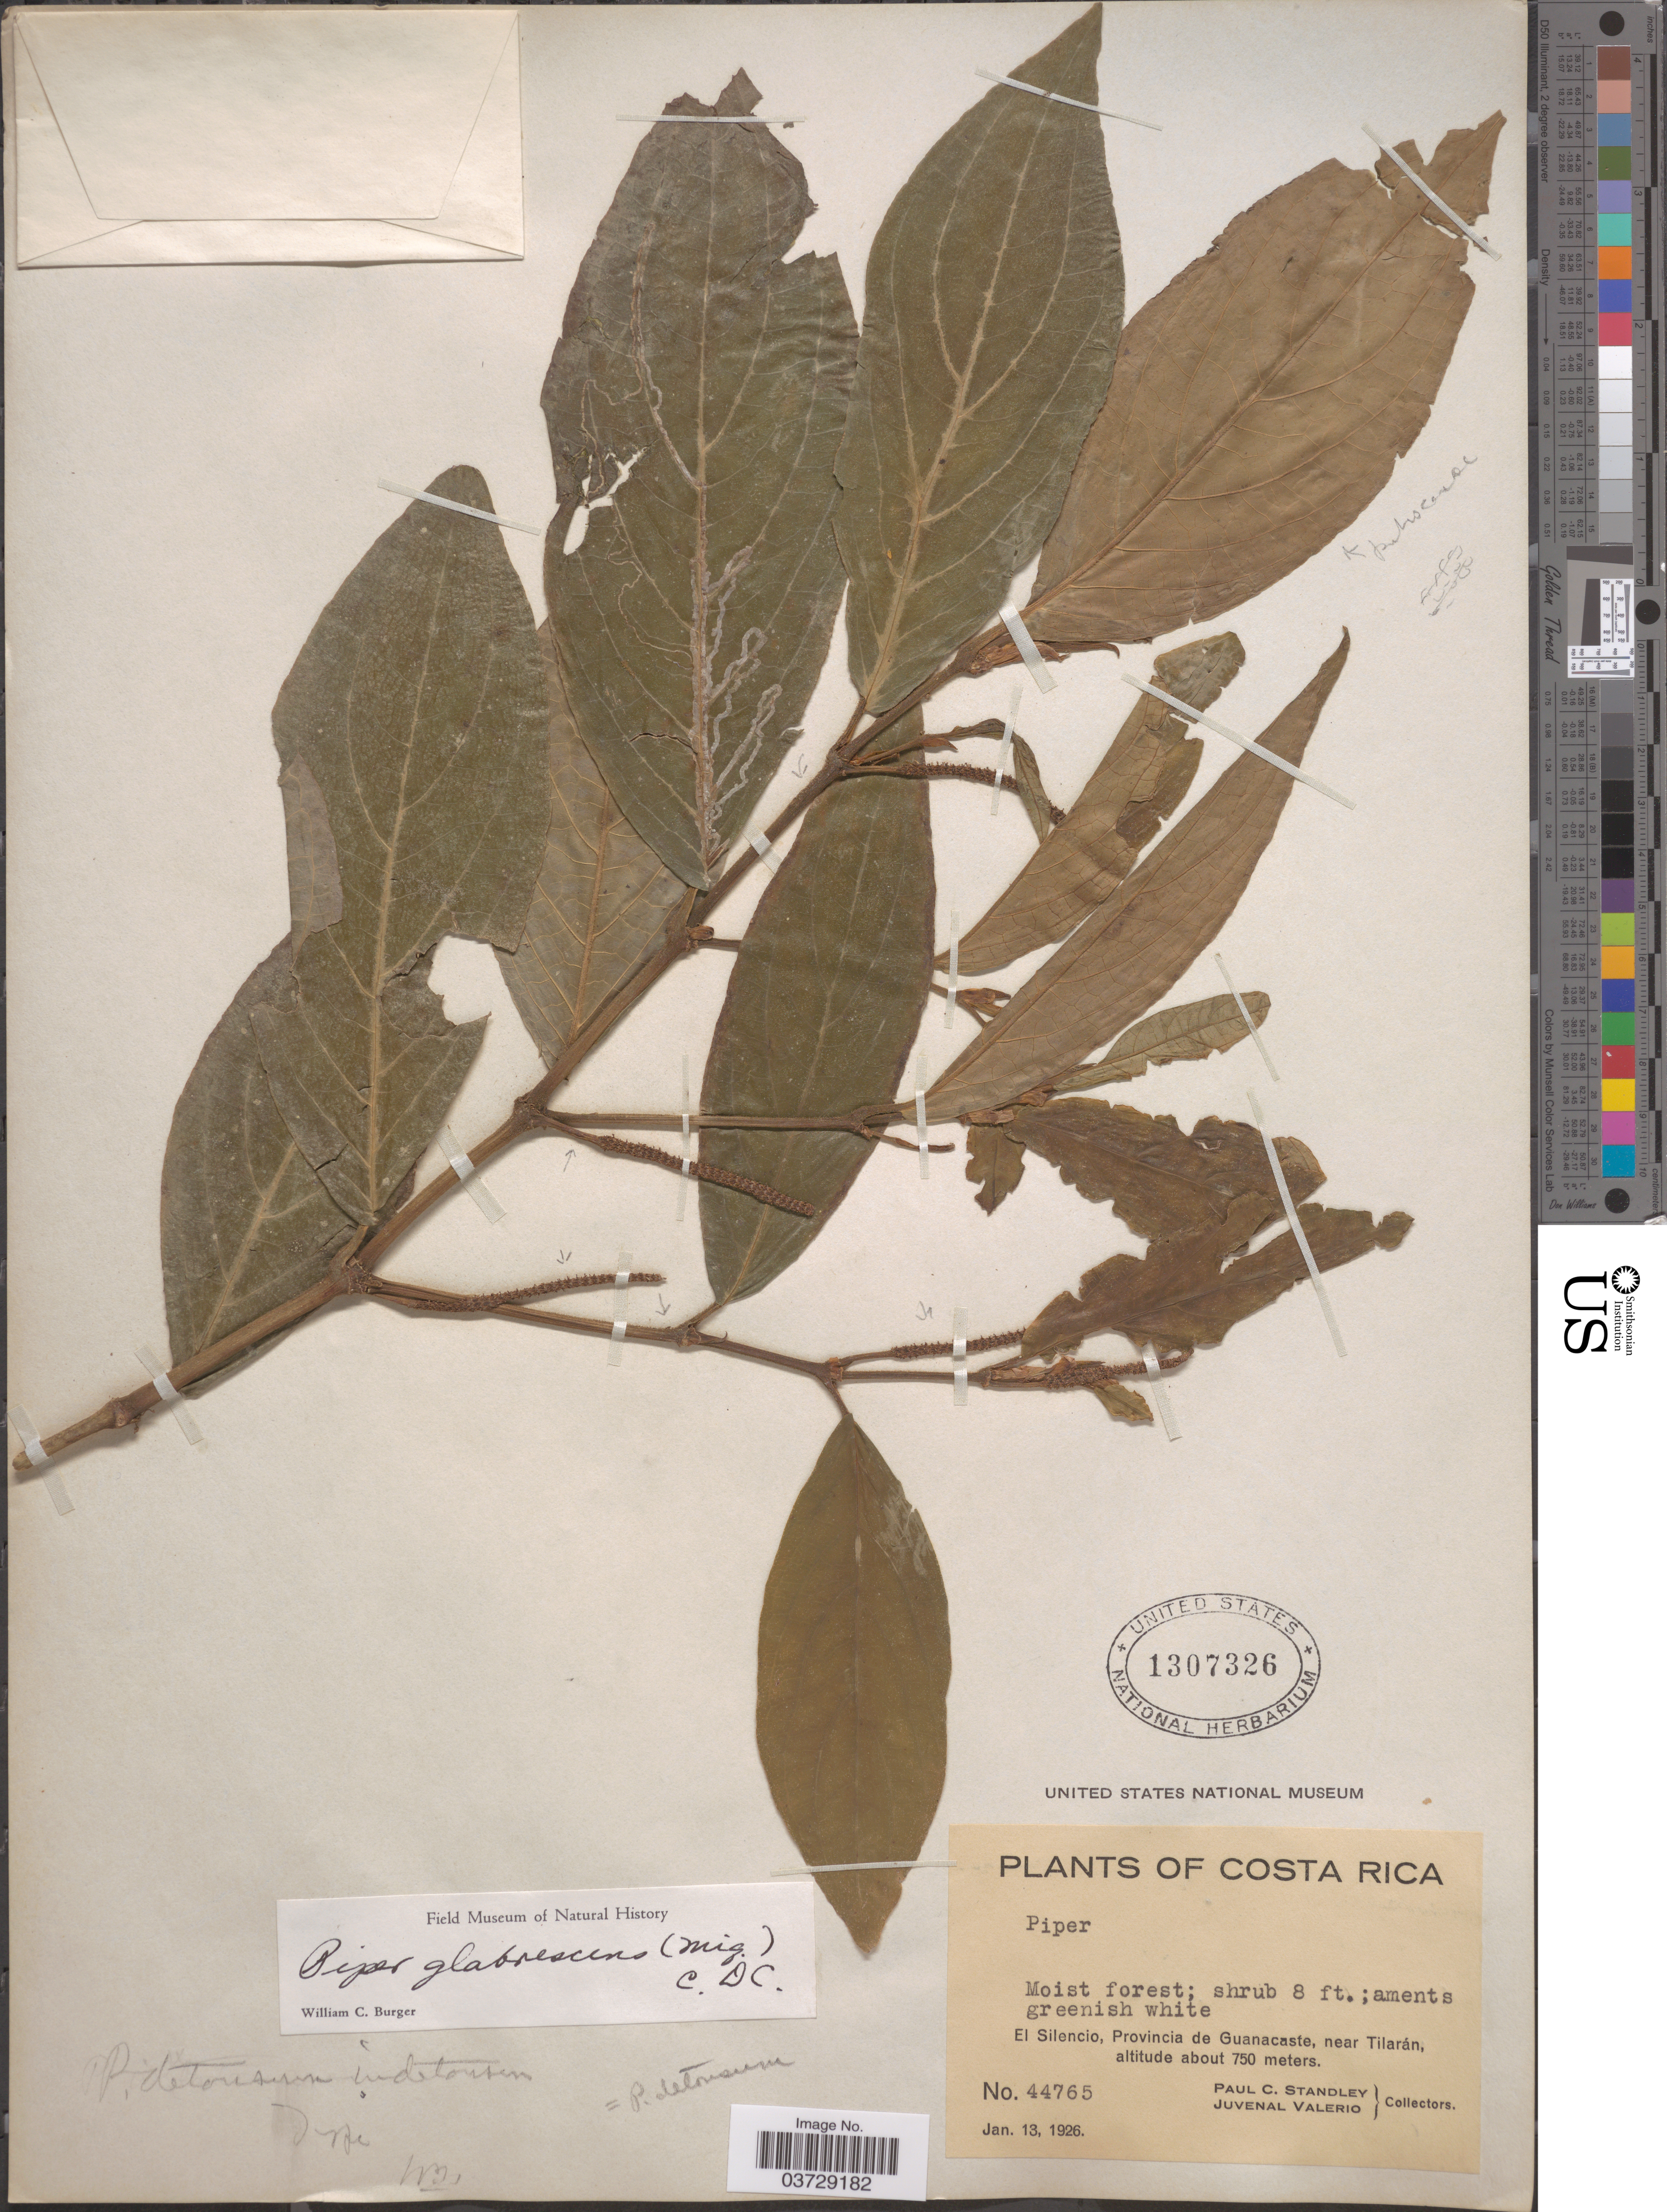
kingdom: Plantae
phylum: Tracheophyta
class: Magnoliopsida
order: Piperales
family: Piperaceae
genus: Piper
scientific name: Piper glabrescens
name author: (Miq.) C. DC.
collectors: P. C. Standley & J. Valerio R.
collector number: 44765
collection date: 1926-01-13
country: Costa Rica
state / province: Guanacaste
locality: El Silencio, near Tilarán.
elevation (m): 750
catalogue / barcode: US 1307326